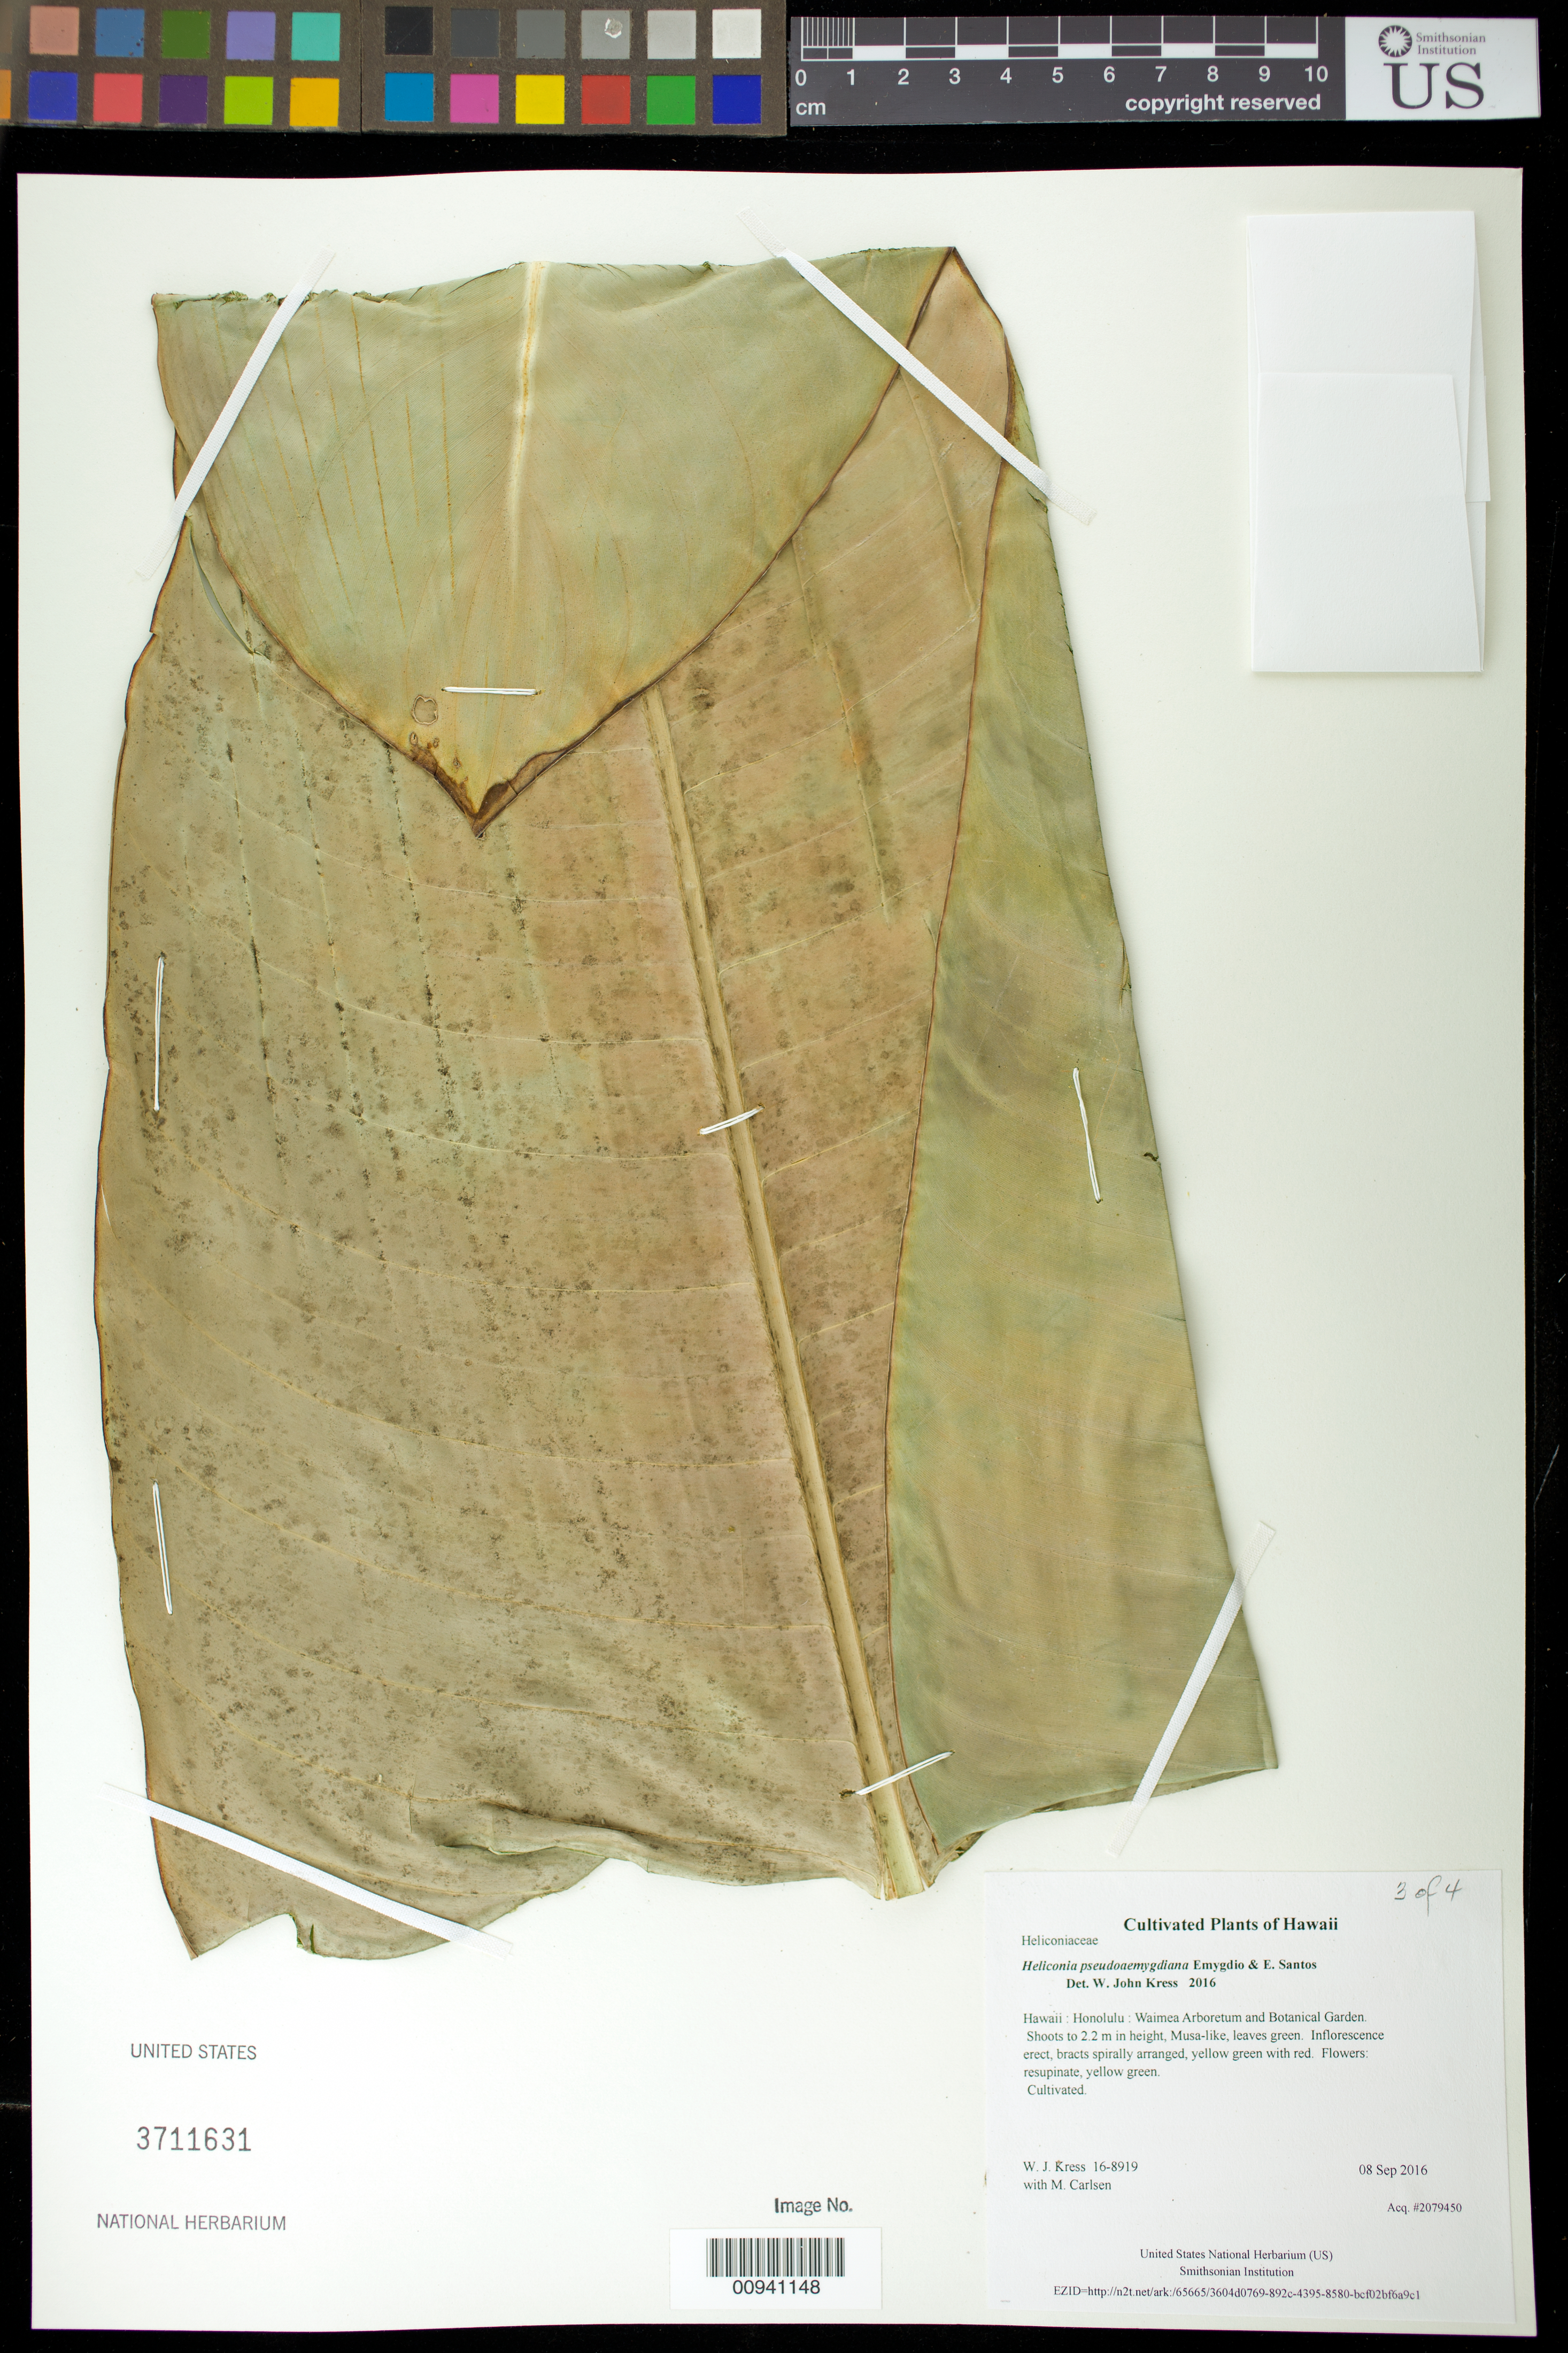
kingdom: Plantae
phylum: Tracheophyta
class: Liliopsida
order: Zingiberales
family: Heliconiaceae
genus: Heliconia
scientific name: Heliconia pseudoaemygdiana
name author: Emygdio & E. Santos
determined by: Kress, W. J., (US), Smithsonian Institution - National Museum of Natural History (UNITED STATES)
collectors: W. J. Kress & M. M. Carlsen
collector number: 16-8919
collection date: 2016-09-08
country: United States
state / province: Hawaii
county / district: Honolulu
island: Oahu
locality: Waimea Arboretum and Botanical Garden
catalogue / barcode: US 3711631